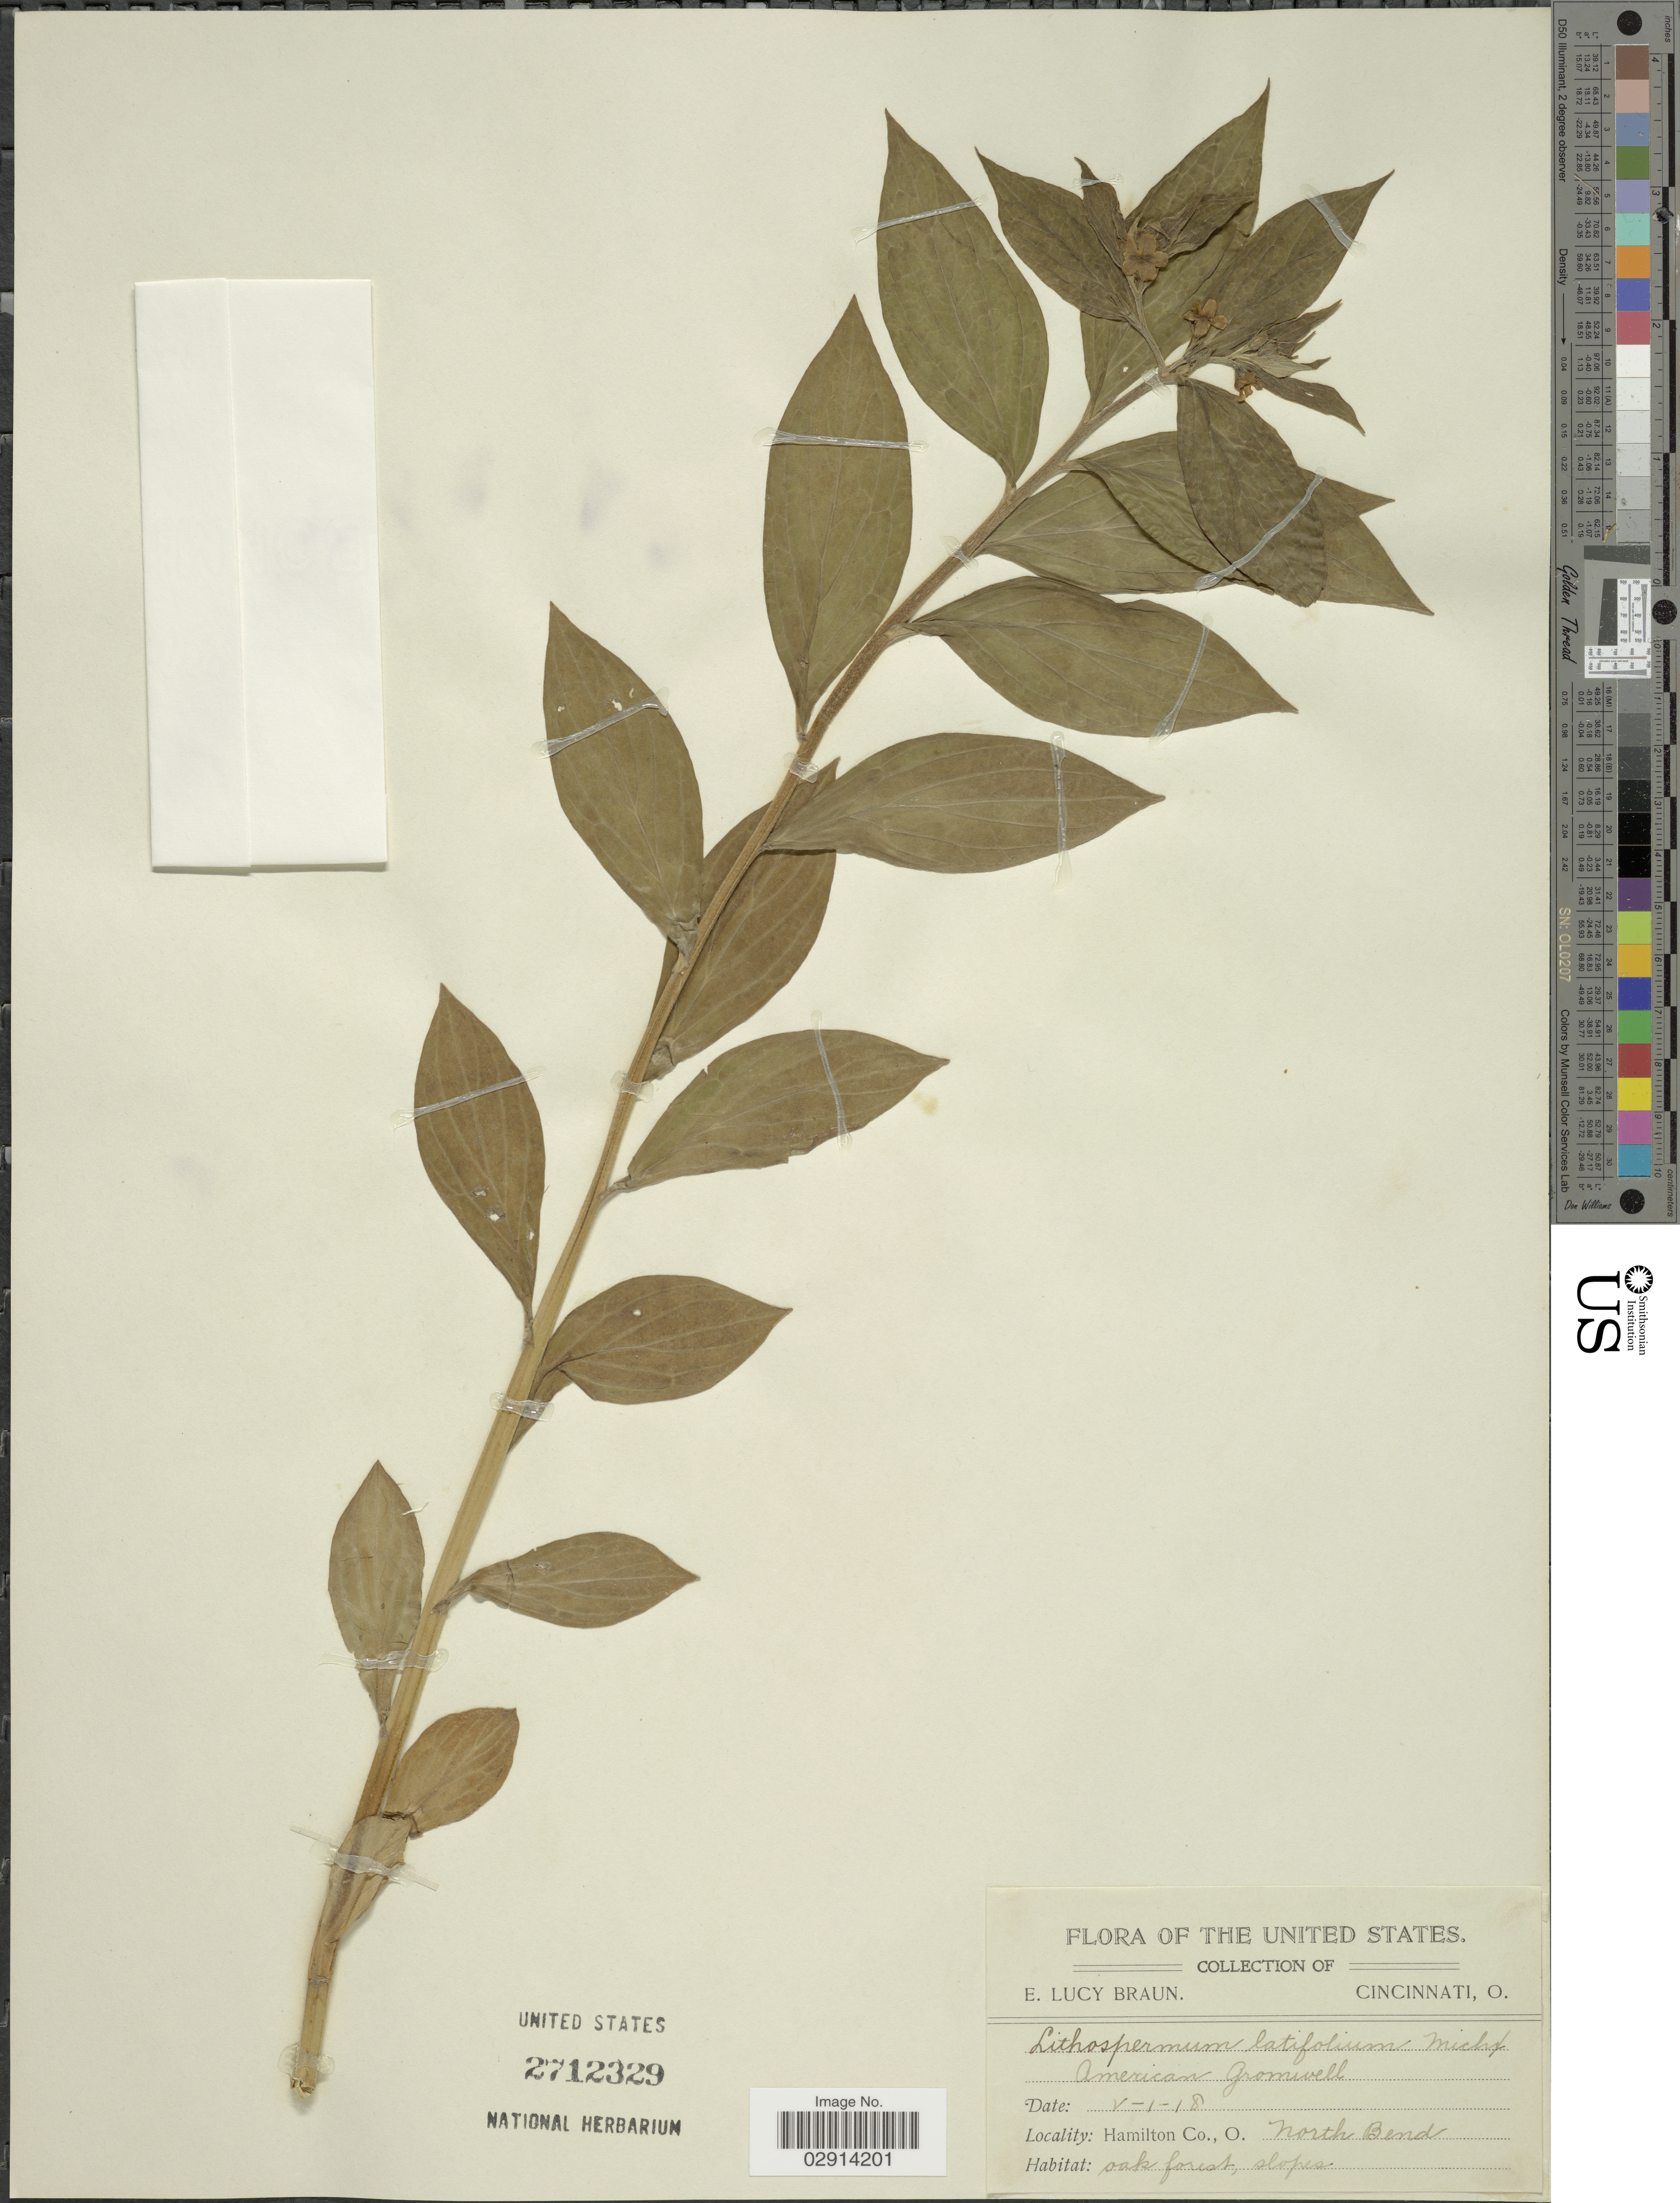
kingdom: Plantae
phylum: Tracheophyta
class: Magnoliopsida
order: Boraginales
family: Boraginaceae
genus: Lithospermum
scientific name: Lithospermum latifolium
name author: Michx.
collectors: E. L. Braun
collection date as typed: Transcribed d/m/y: 1/5/18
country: United States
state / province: Ohio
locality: Hamilton Co., O. North Bend.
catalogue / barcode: US 2712329